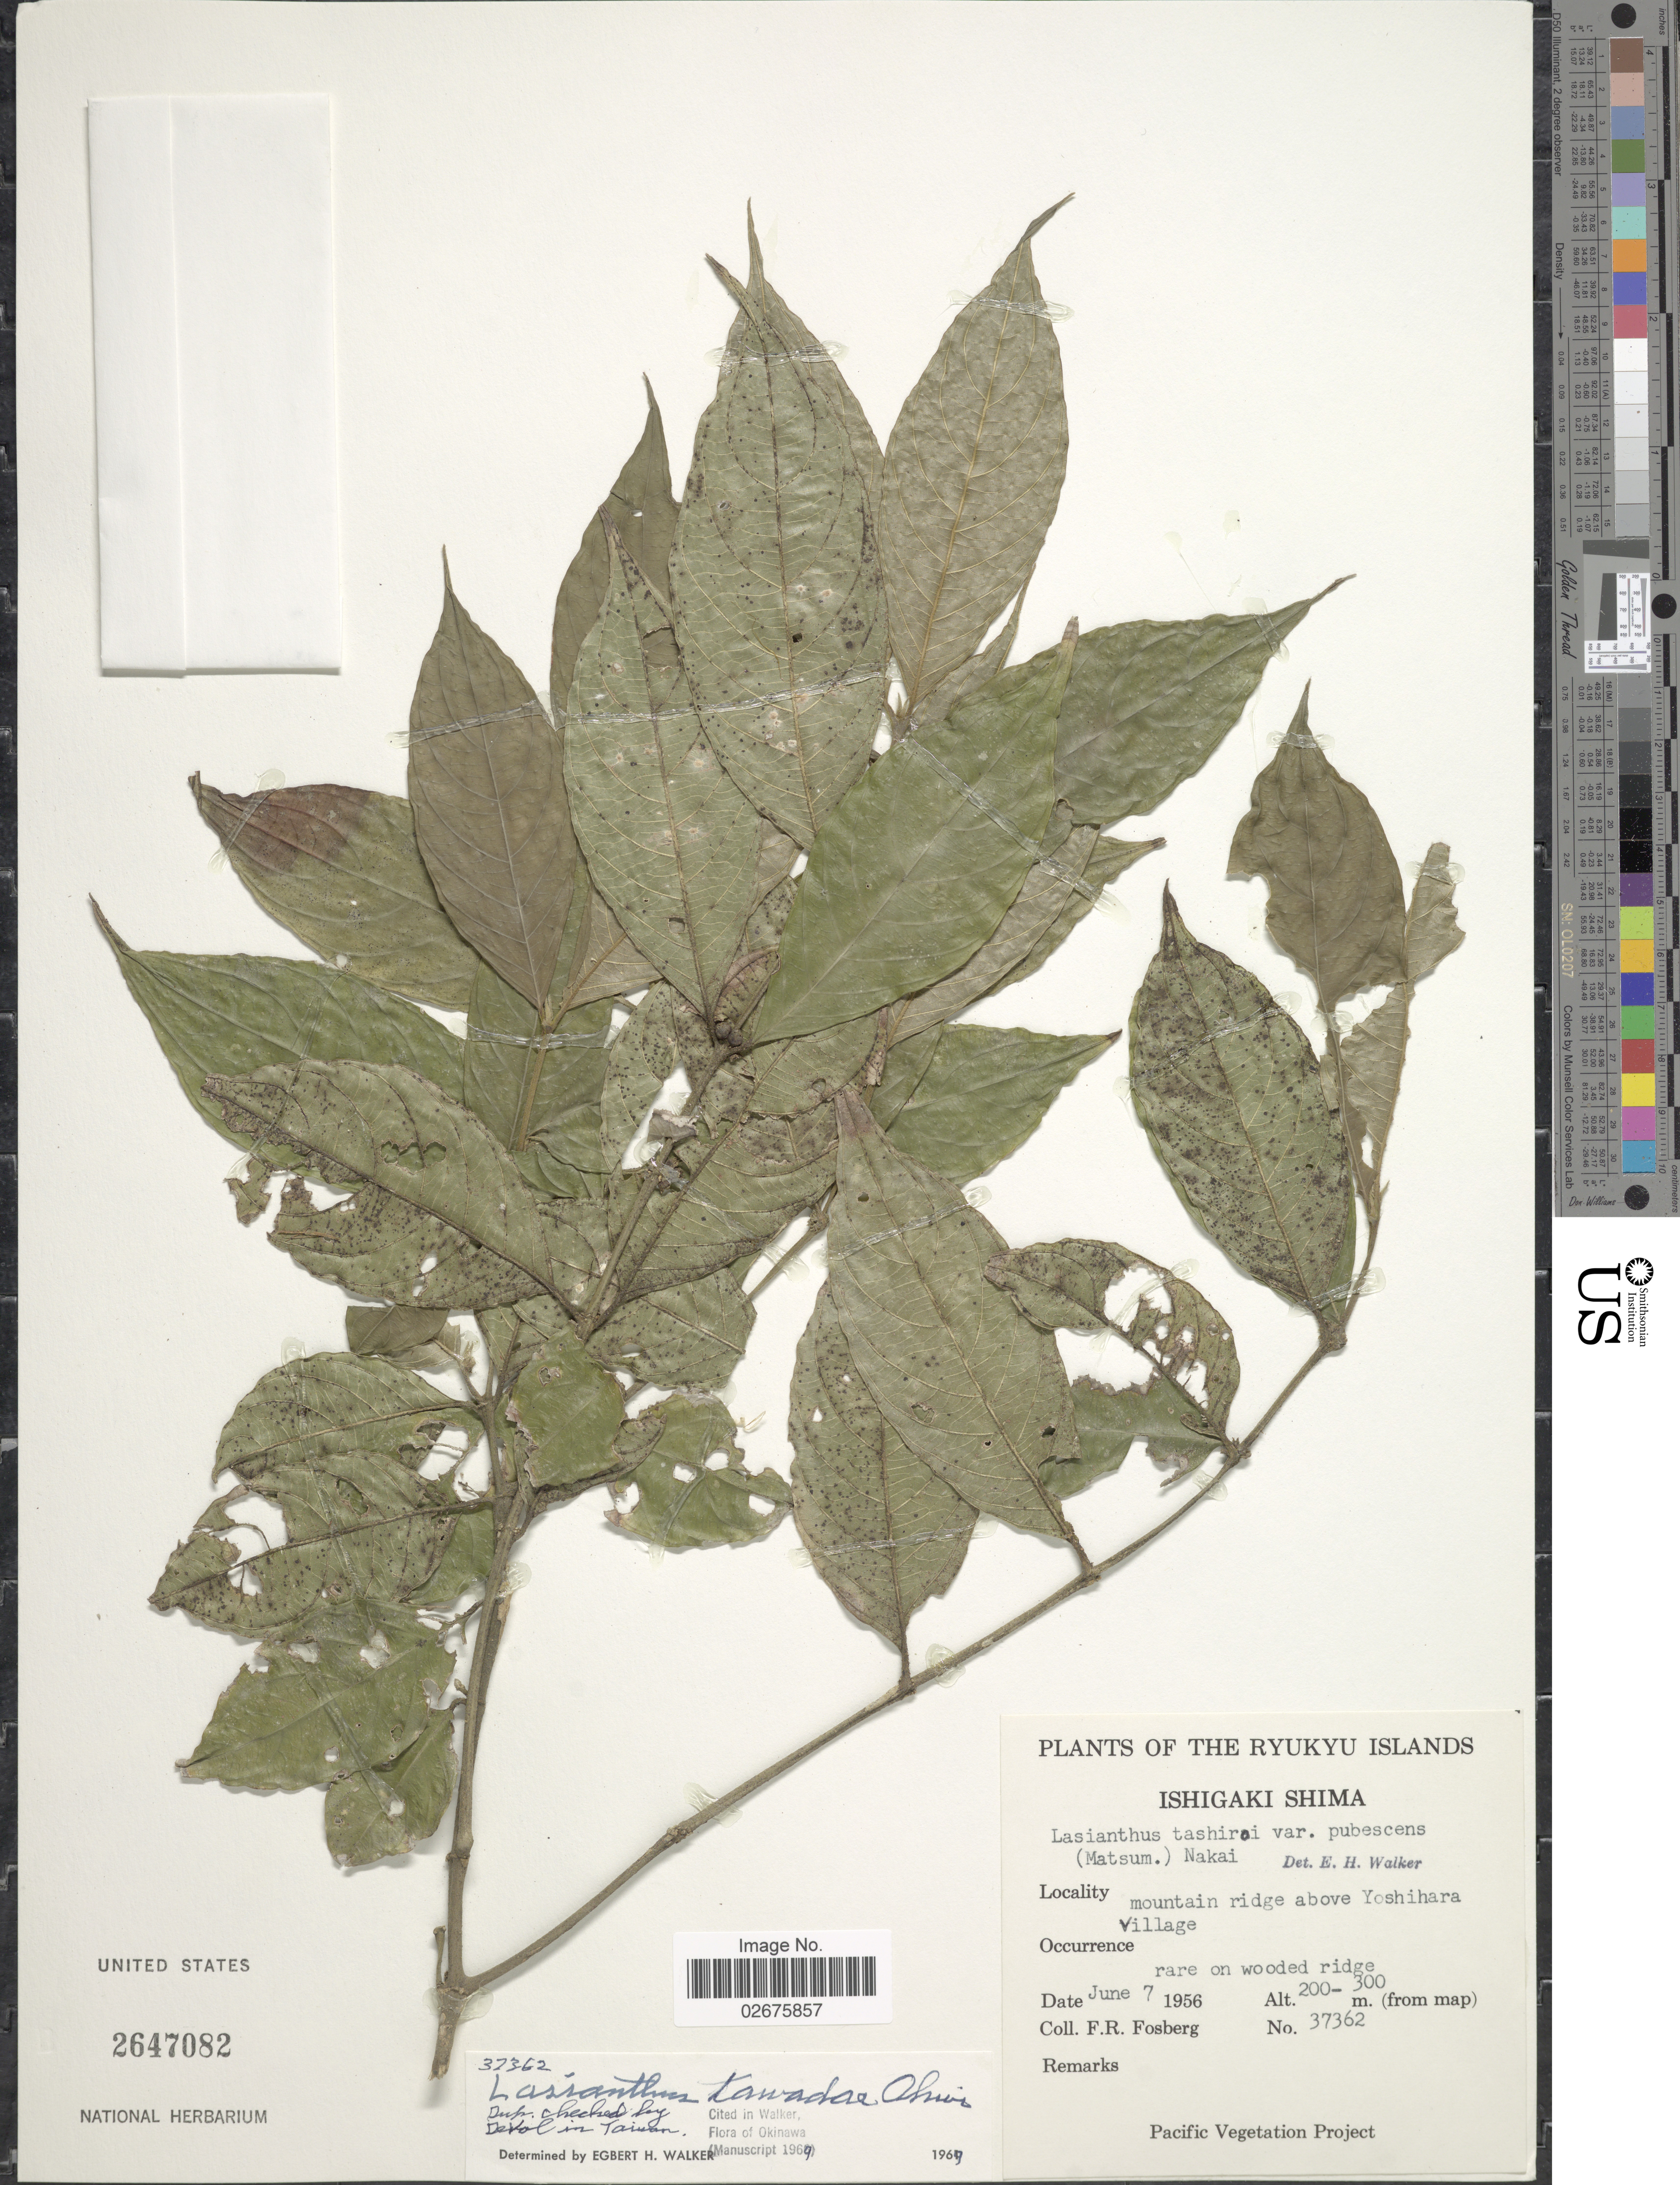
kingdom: Plantae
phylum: Tracheophyta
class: Magnoliopsida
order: Gentianales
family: Rubiaceae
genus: Lasianthus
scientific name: Lasianthus tawadae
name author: Ohwi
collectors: F. R. Fosberg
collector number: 37362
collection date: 1956-06-07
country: Japan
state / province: Okinawa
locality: The Ryukyu Island, Ishigaki Shima, mountain ridge above Yoshihara Village, rare on wooded ridge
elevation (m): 200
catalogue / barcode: US 2647082